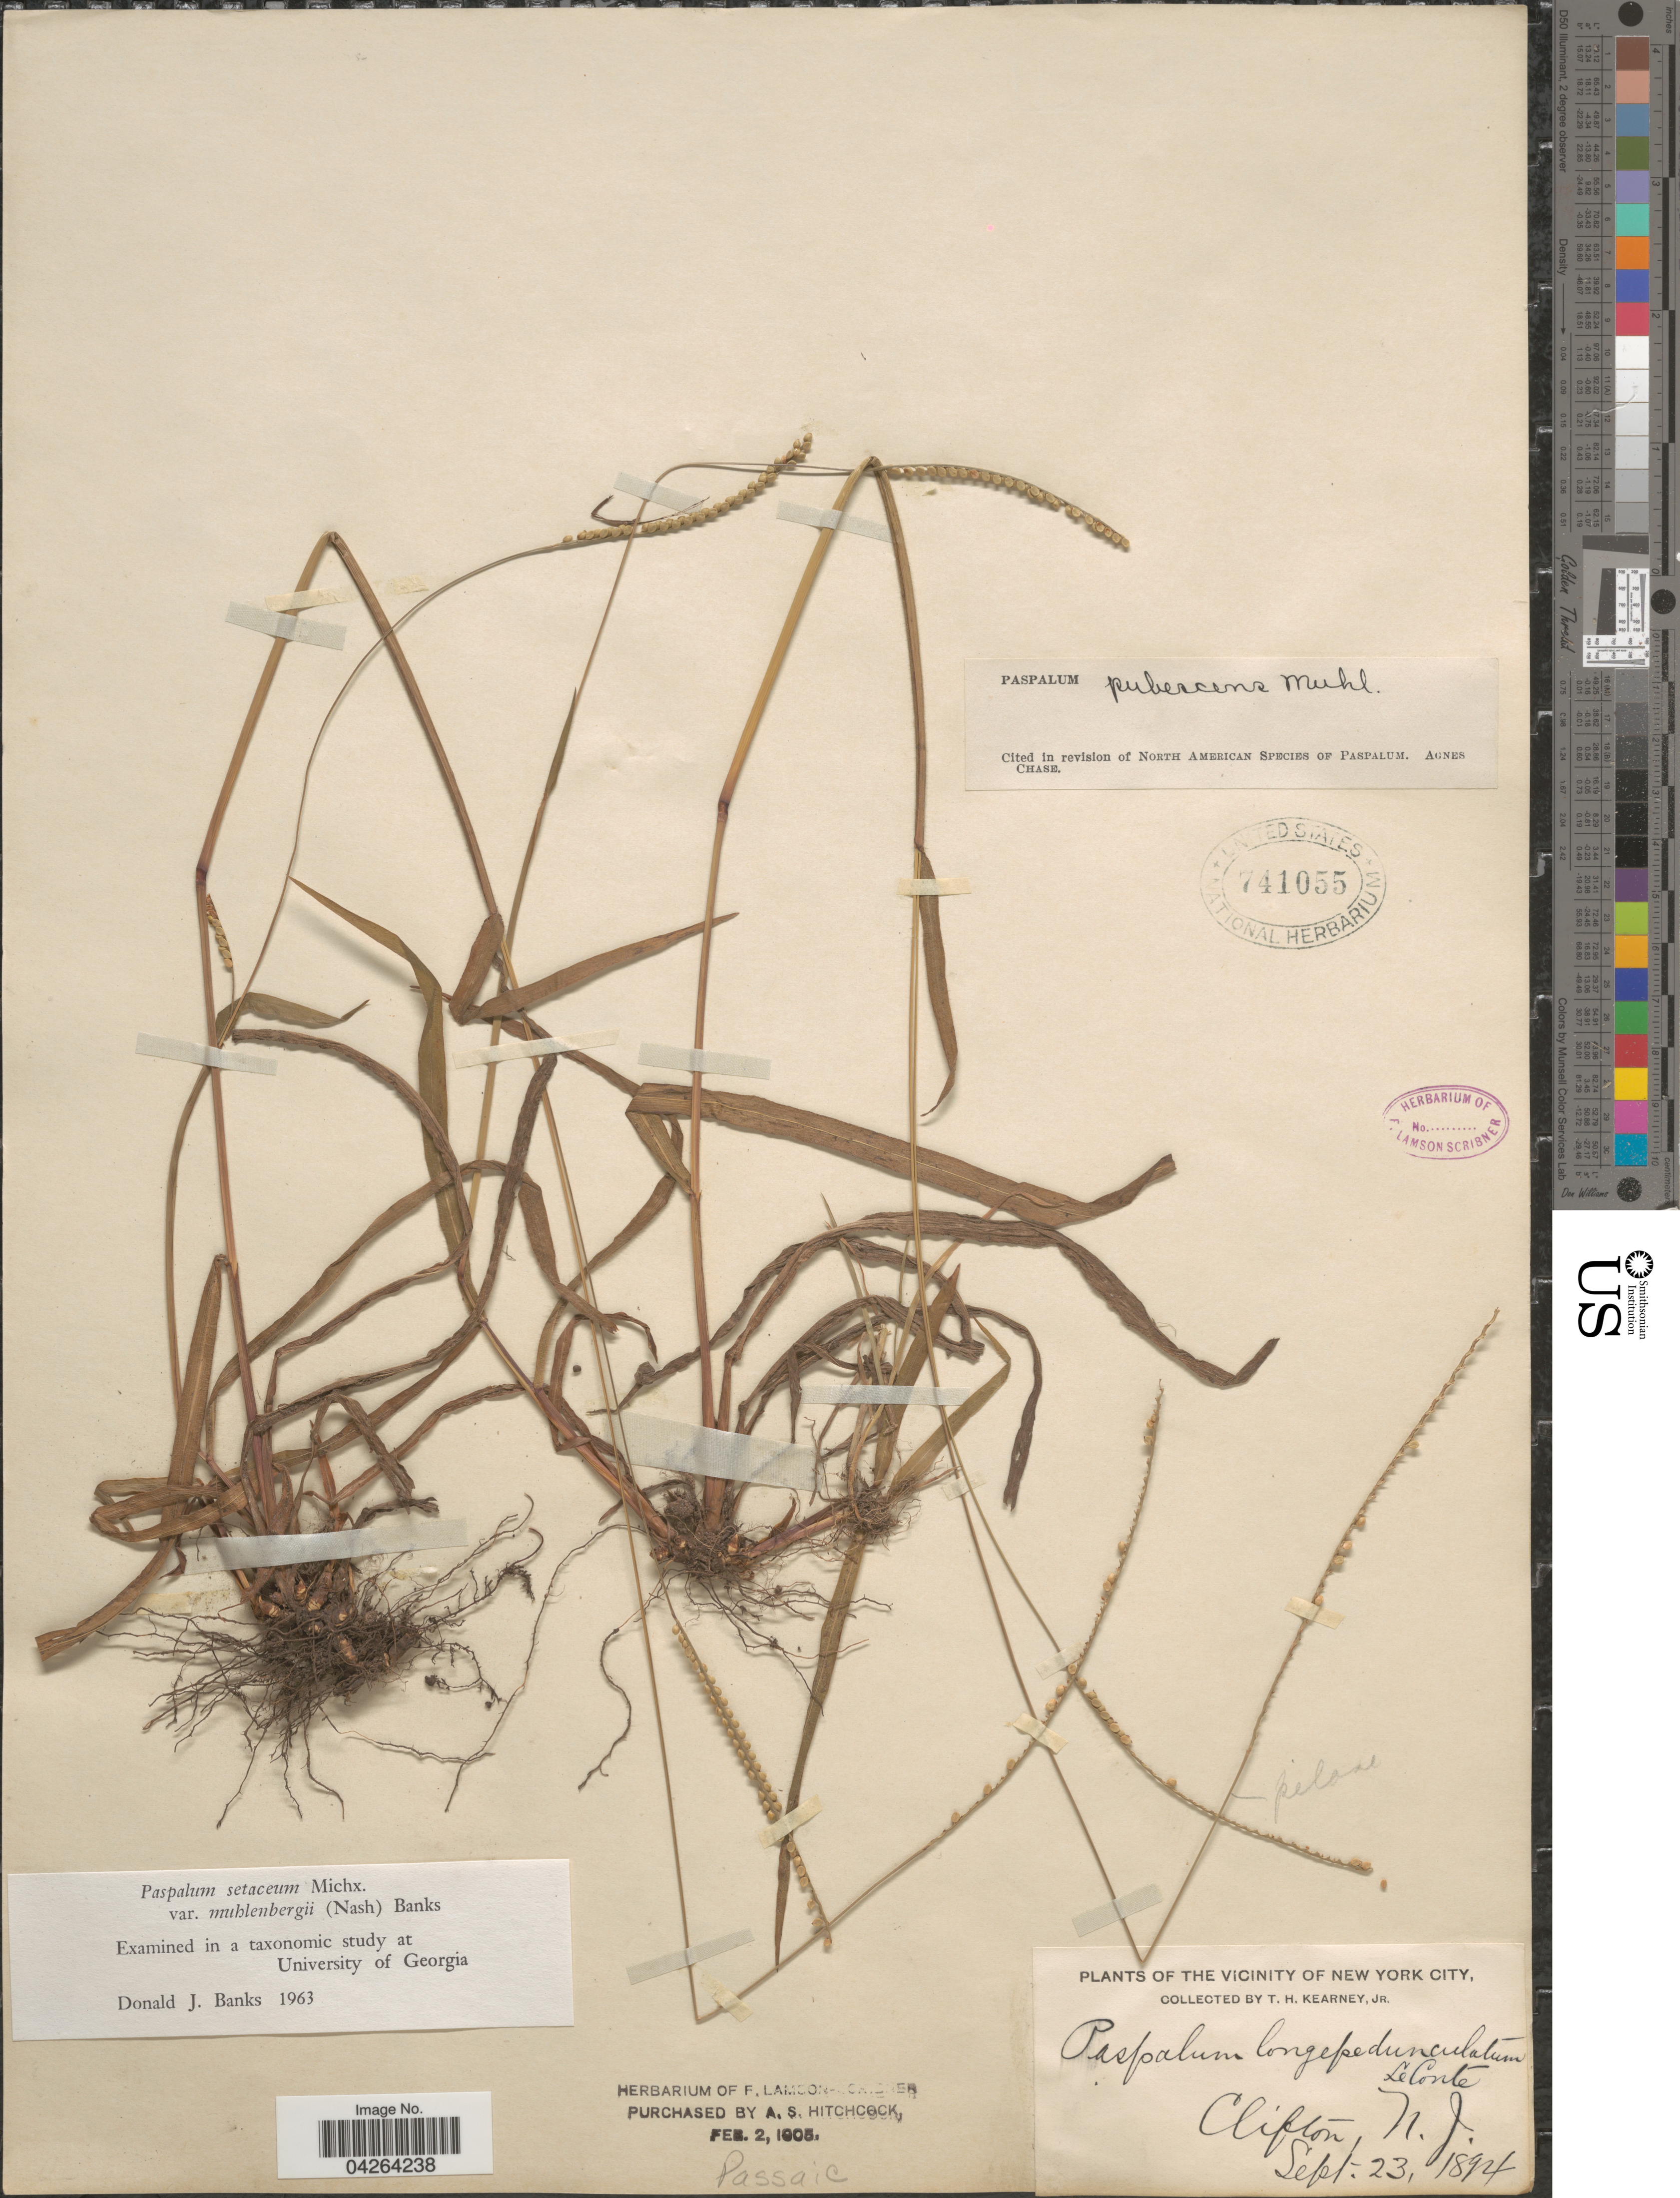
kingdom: Plantae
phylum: Tracheophyta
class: Liliopsida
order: Poales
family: Poaceae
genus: Paspalum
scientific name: Paspalum setaceum var. muhlenbergii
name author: (Nash) D.J. Banks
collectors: T. H. Kearney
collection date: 1894-09-23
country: United States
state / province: New Jersey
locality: The vicinity of New York City. Clifton. Passaic.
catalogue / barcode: US 741055